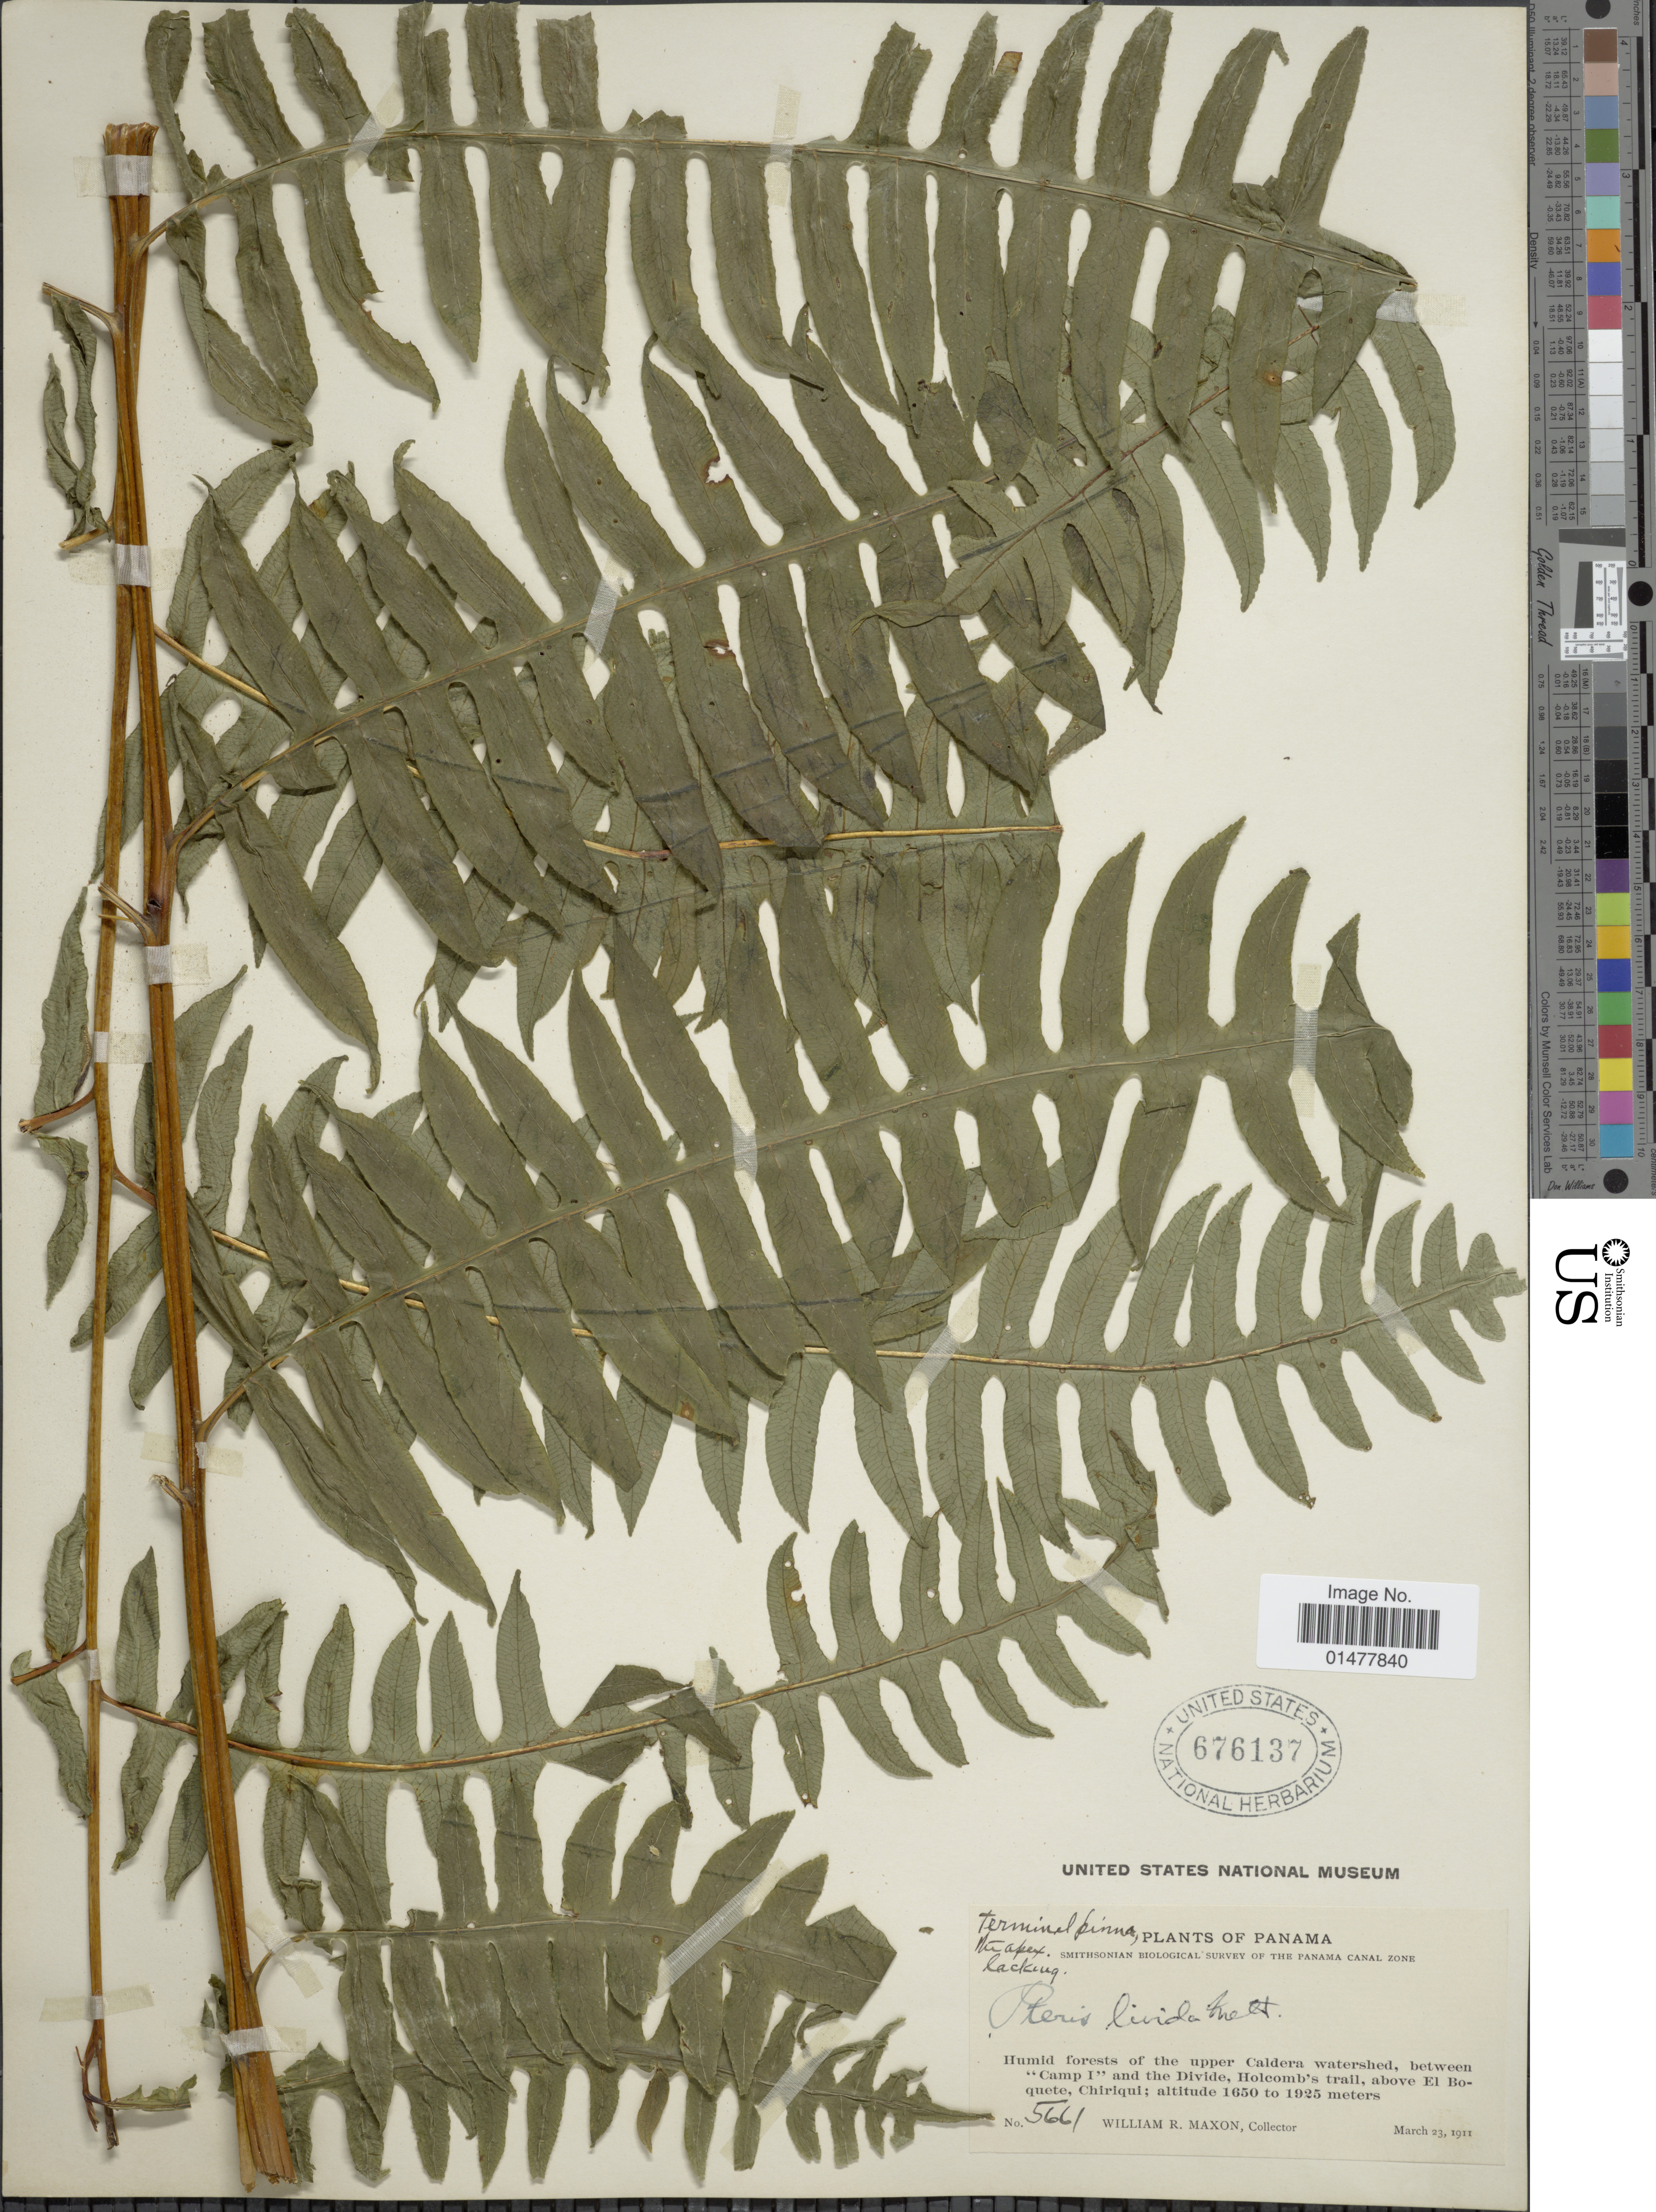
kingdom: Plantae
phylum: Tracheophyta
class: Polypodiopsida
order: Polypodiales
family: Pteridaceae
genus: Pteris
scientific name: Pteris navarrensis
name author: Christ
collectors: W. R. Maxon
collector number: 5661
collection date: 1911-03-23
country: Panama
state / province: Chiriqui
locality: Panama Canal Zone, humid forests of the upper Caldera watershed, between "Camp I"and the Divide, Holcomb's trail, above El Boquete.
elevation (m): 1650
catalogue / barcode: US 676137